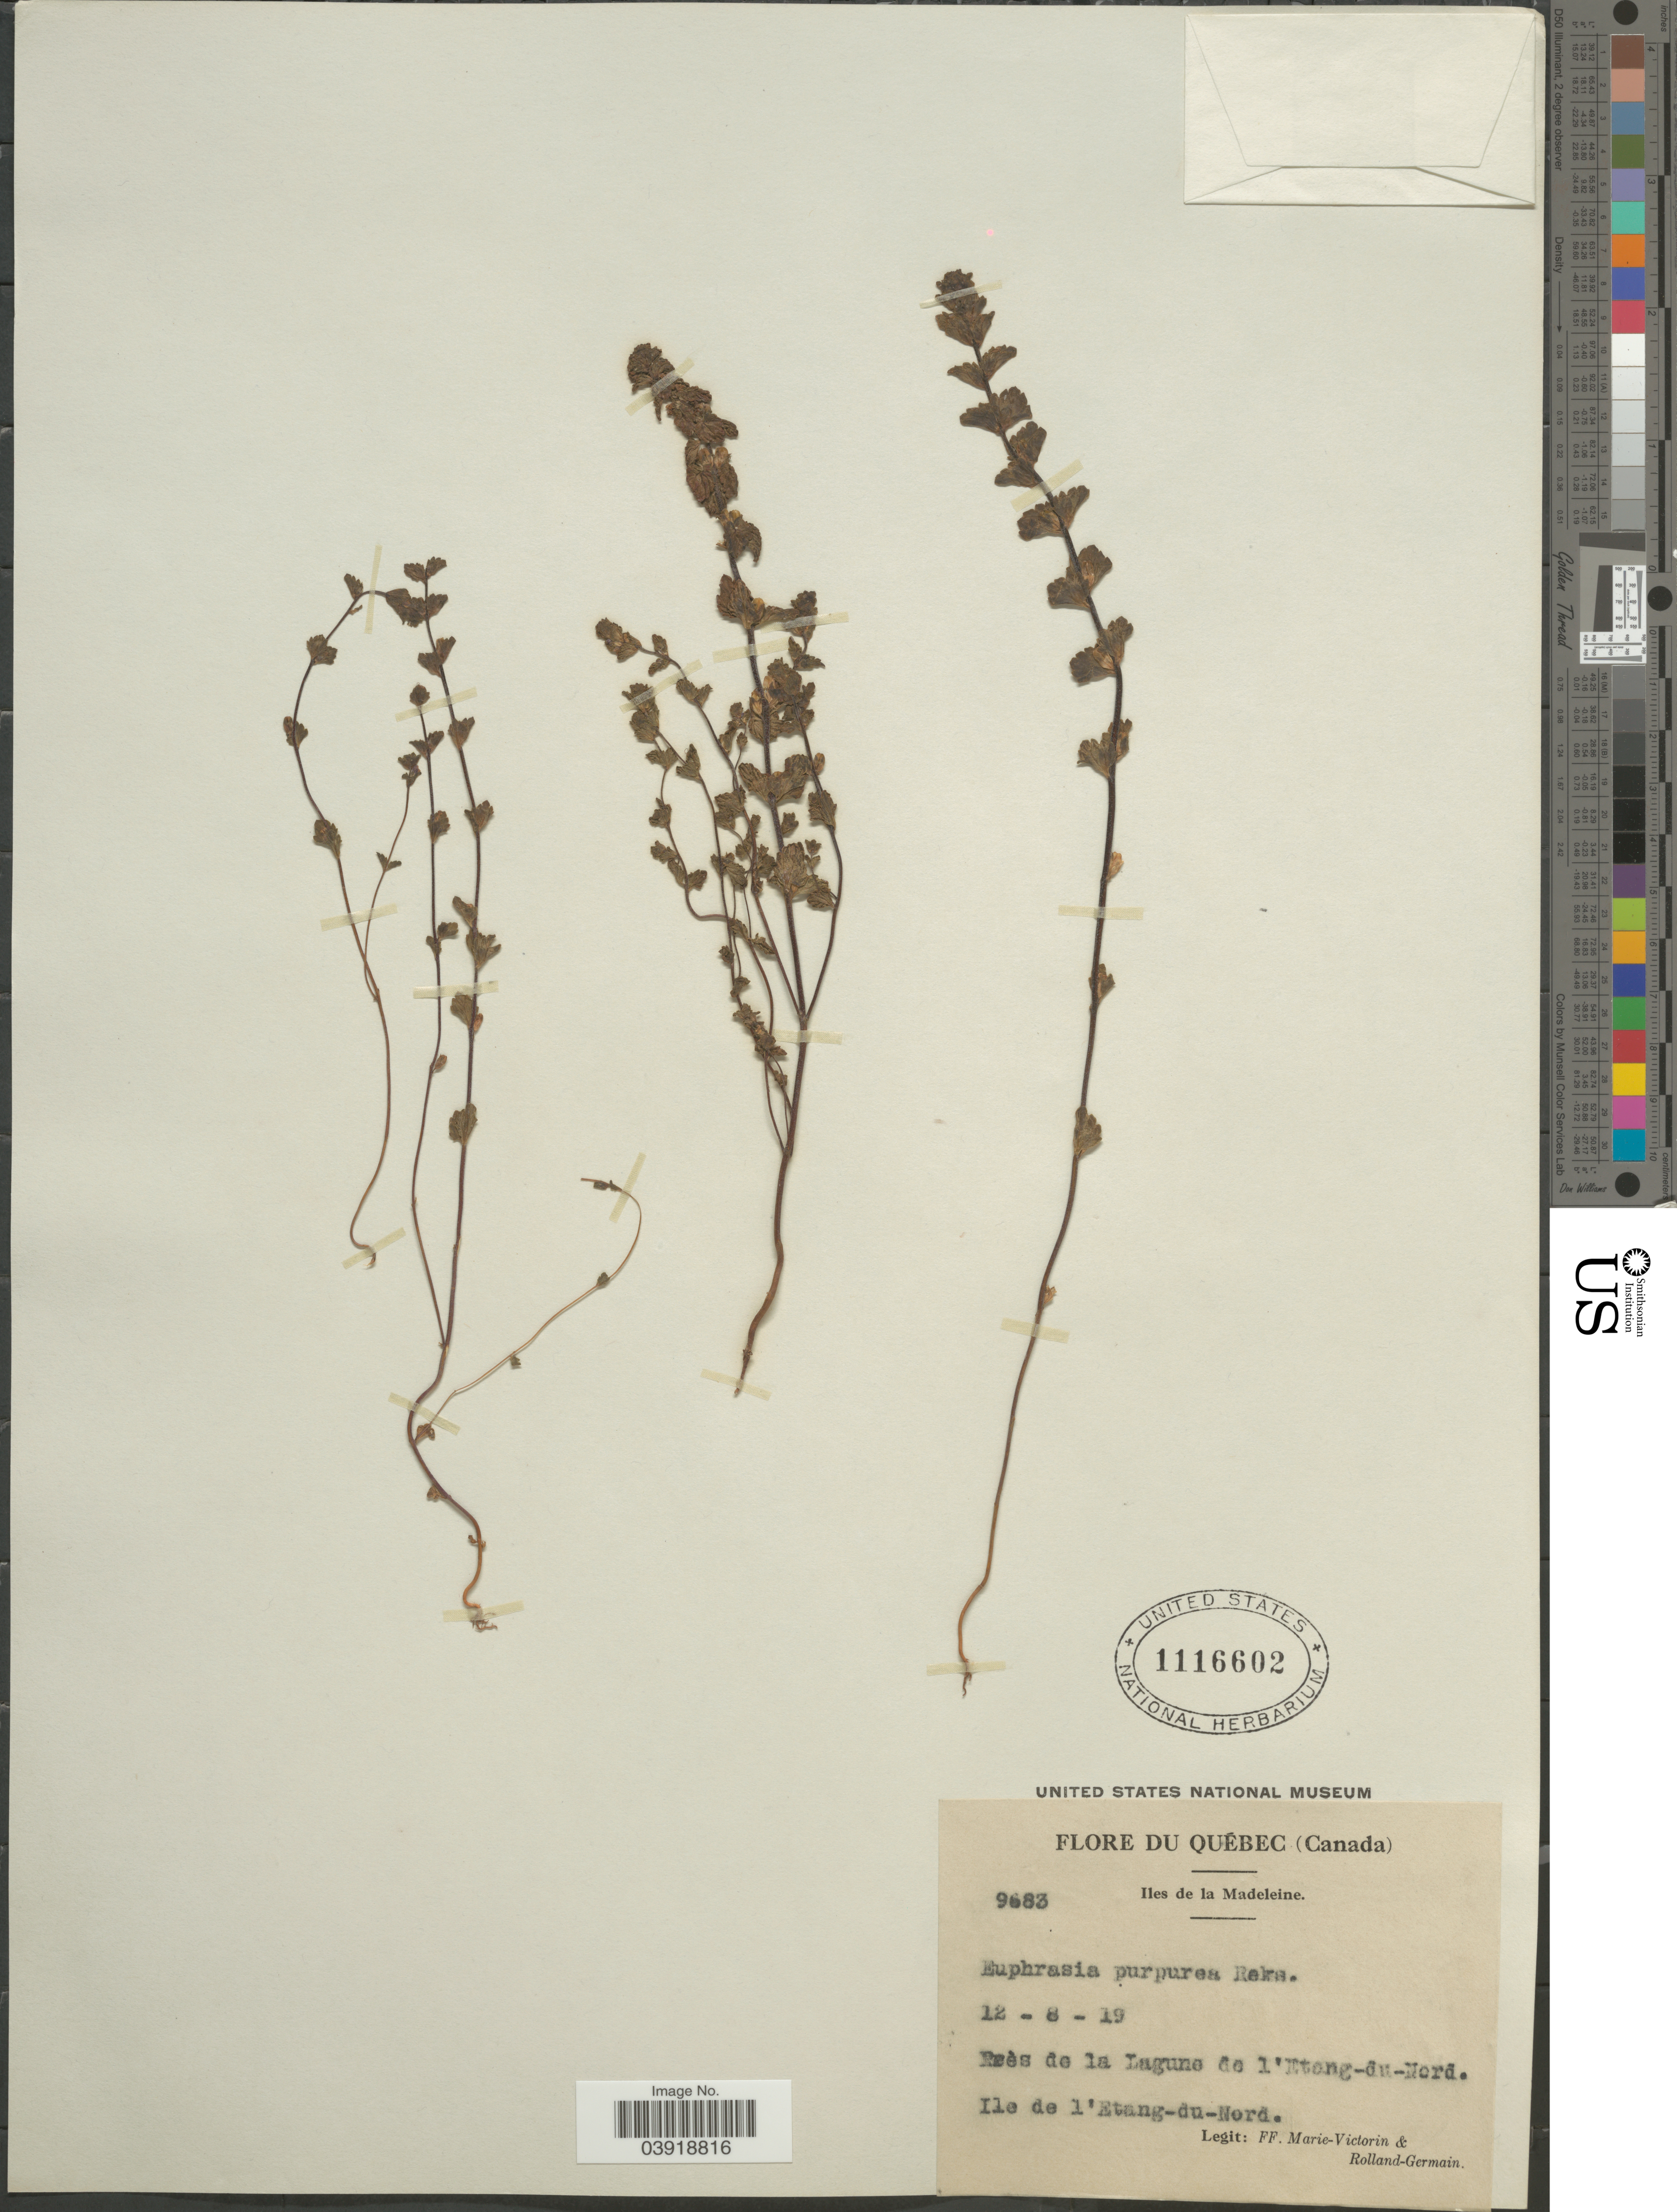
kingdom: Plantae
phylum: Tracheophyta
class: Magnoliopsida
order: Lamiales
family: Orobanchaceae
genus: Euphrasia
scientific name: Euphrasia purpurea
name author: Reeks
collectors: F. Marie-Victorin & Rolland-Germain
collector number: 9683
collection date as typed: Transcribed d/m/y: 12/8/19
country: Canada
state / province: Quebec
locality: Iles de la Madeleine. Près de la Lagune de l' Etang-du-Nord. Ile de l' Etang-du-Nord.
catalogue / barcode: US 1116602